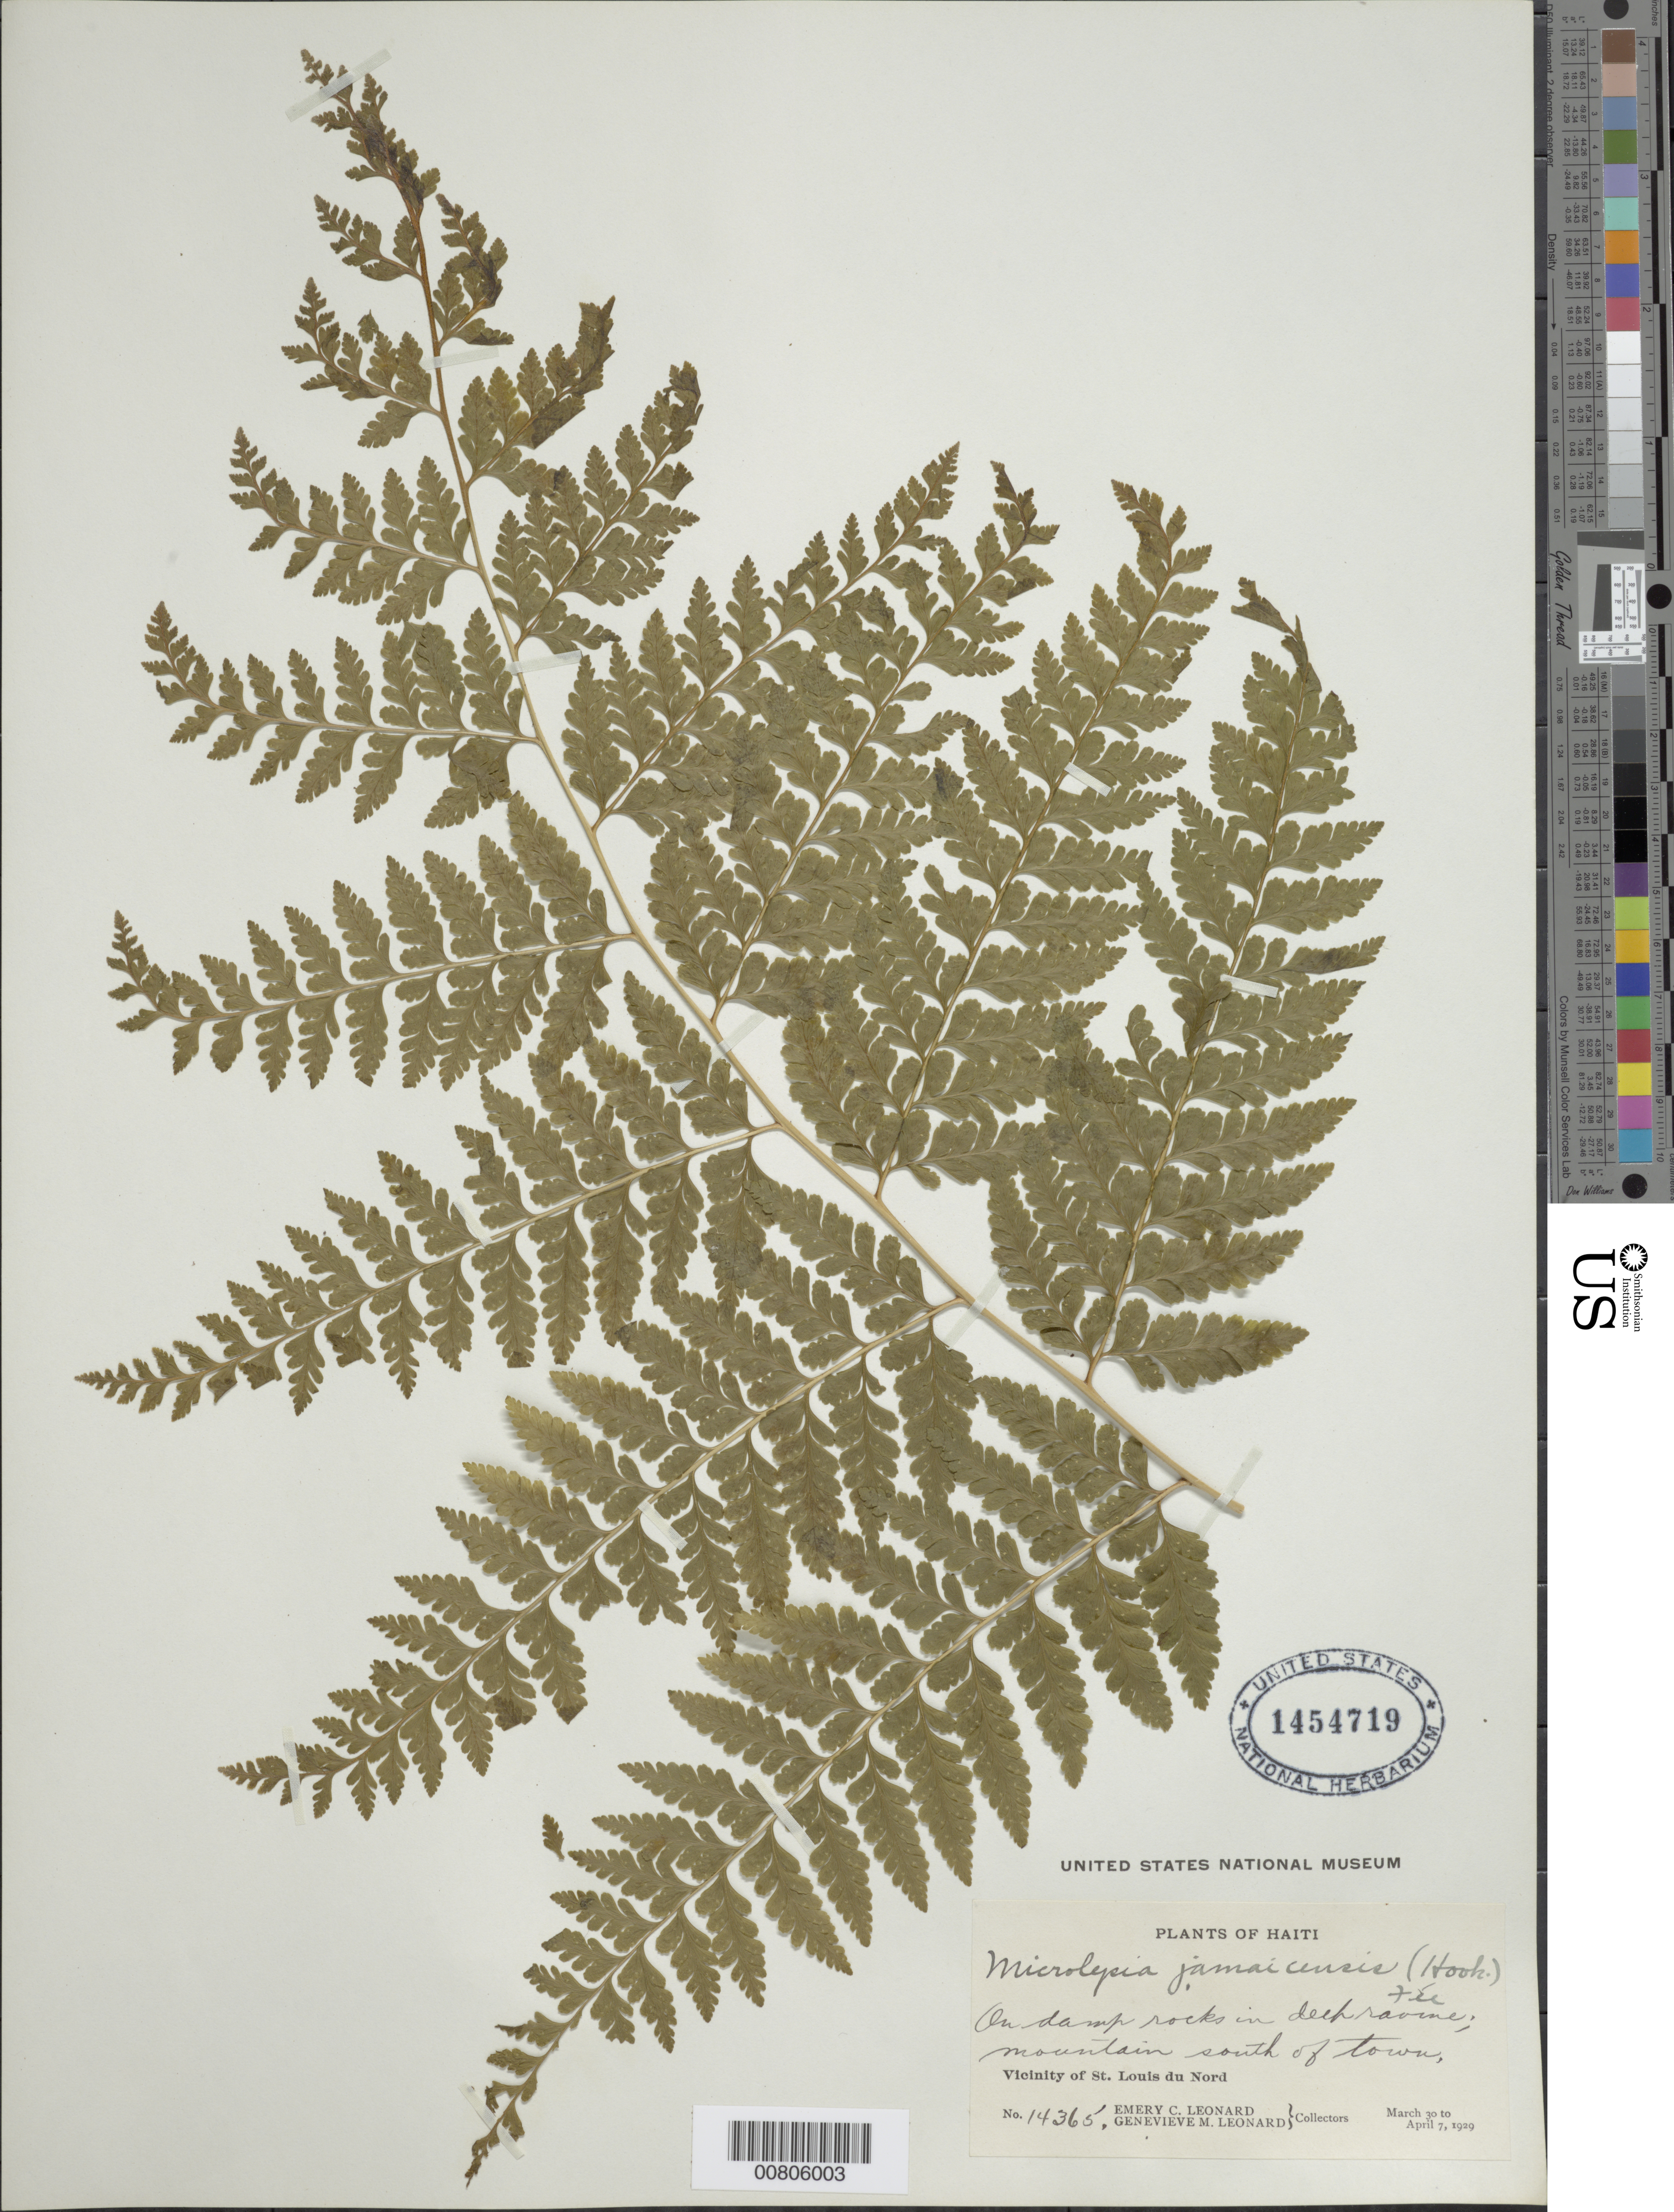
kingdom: Plantae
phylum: Tracheophyta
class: Polypodiopsida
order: Polypodiales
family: Dennstaedtiaceae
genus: Microlepia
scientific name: Microlepia jamaicensis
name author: (Hook.) Fée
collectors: E. C. Leonard & G. M. Leonard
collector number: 14365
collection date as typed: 30 Mar 1929 to 07 Apr 1929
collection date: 1929-03-30/1929-04-07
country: Haiti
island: Hispaniola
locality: St. Louis du Nord, S of town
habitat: Damp rocks in deep ravine, mountain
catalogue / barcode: US 1454719